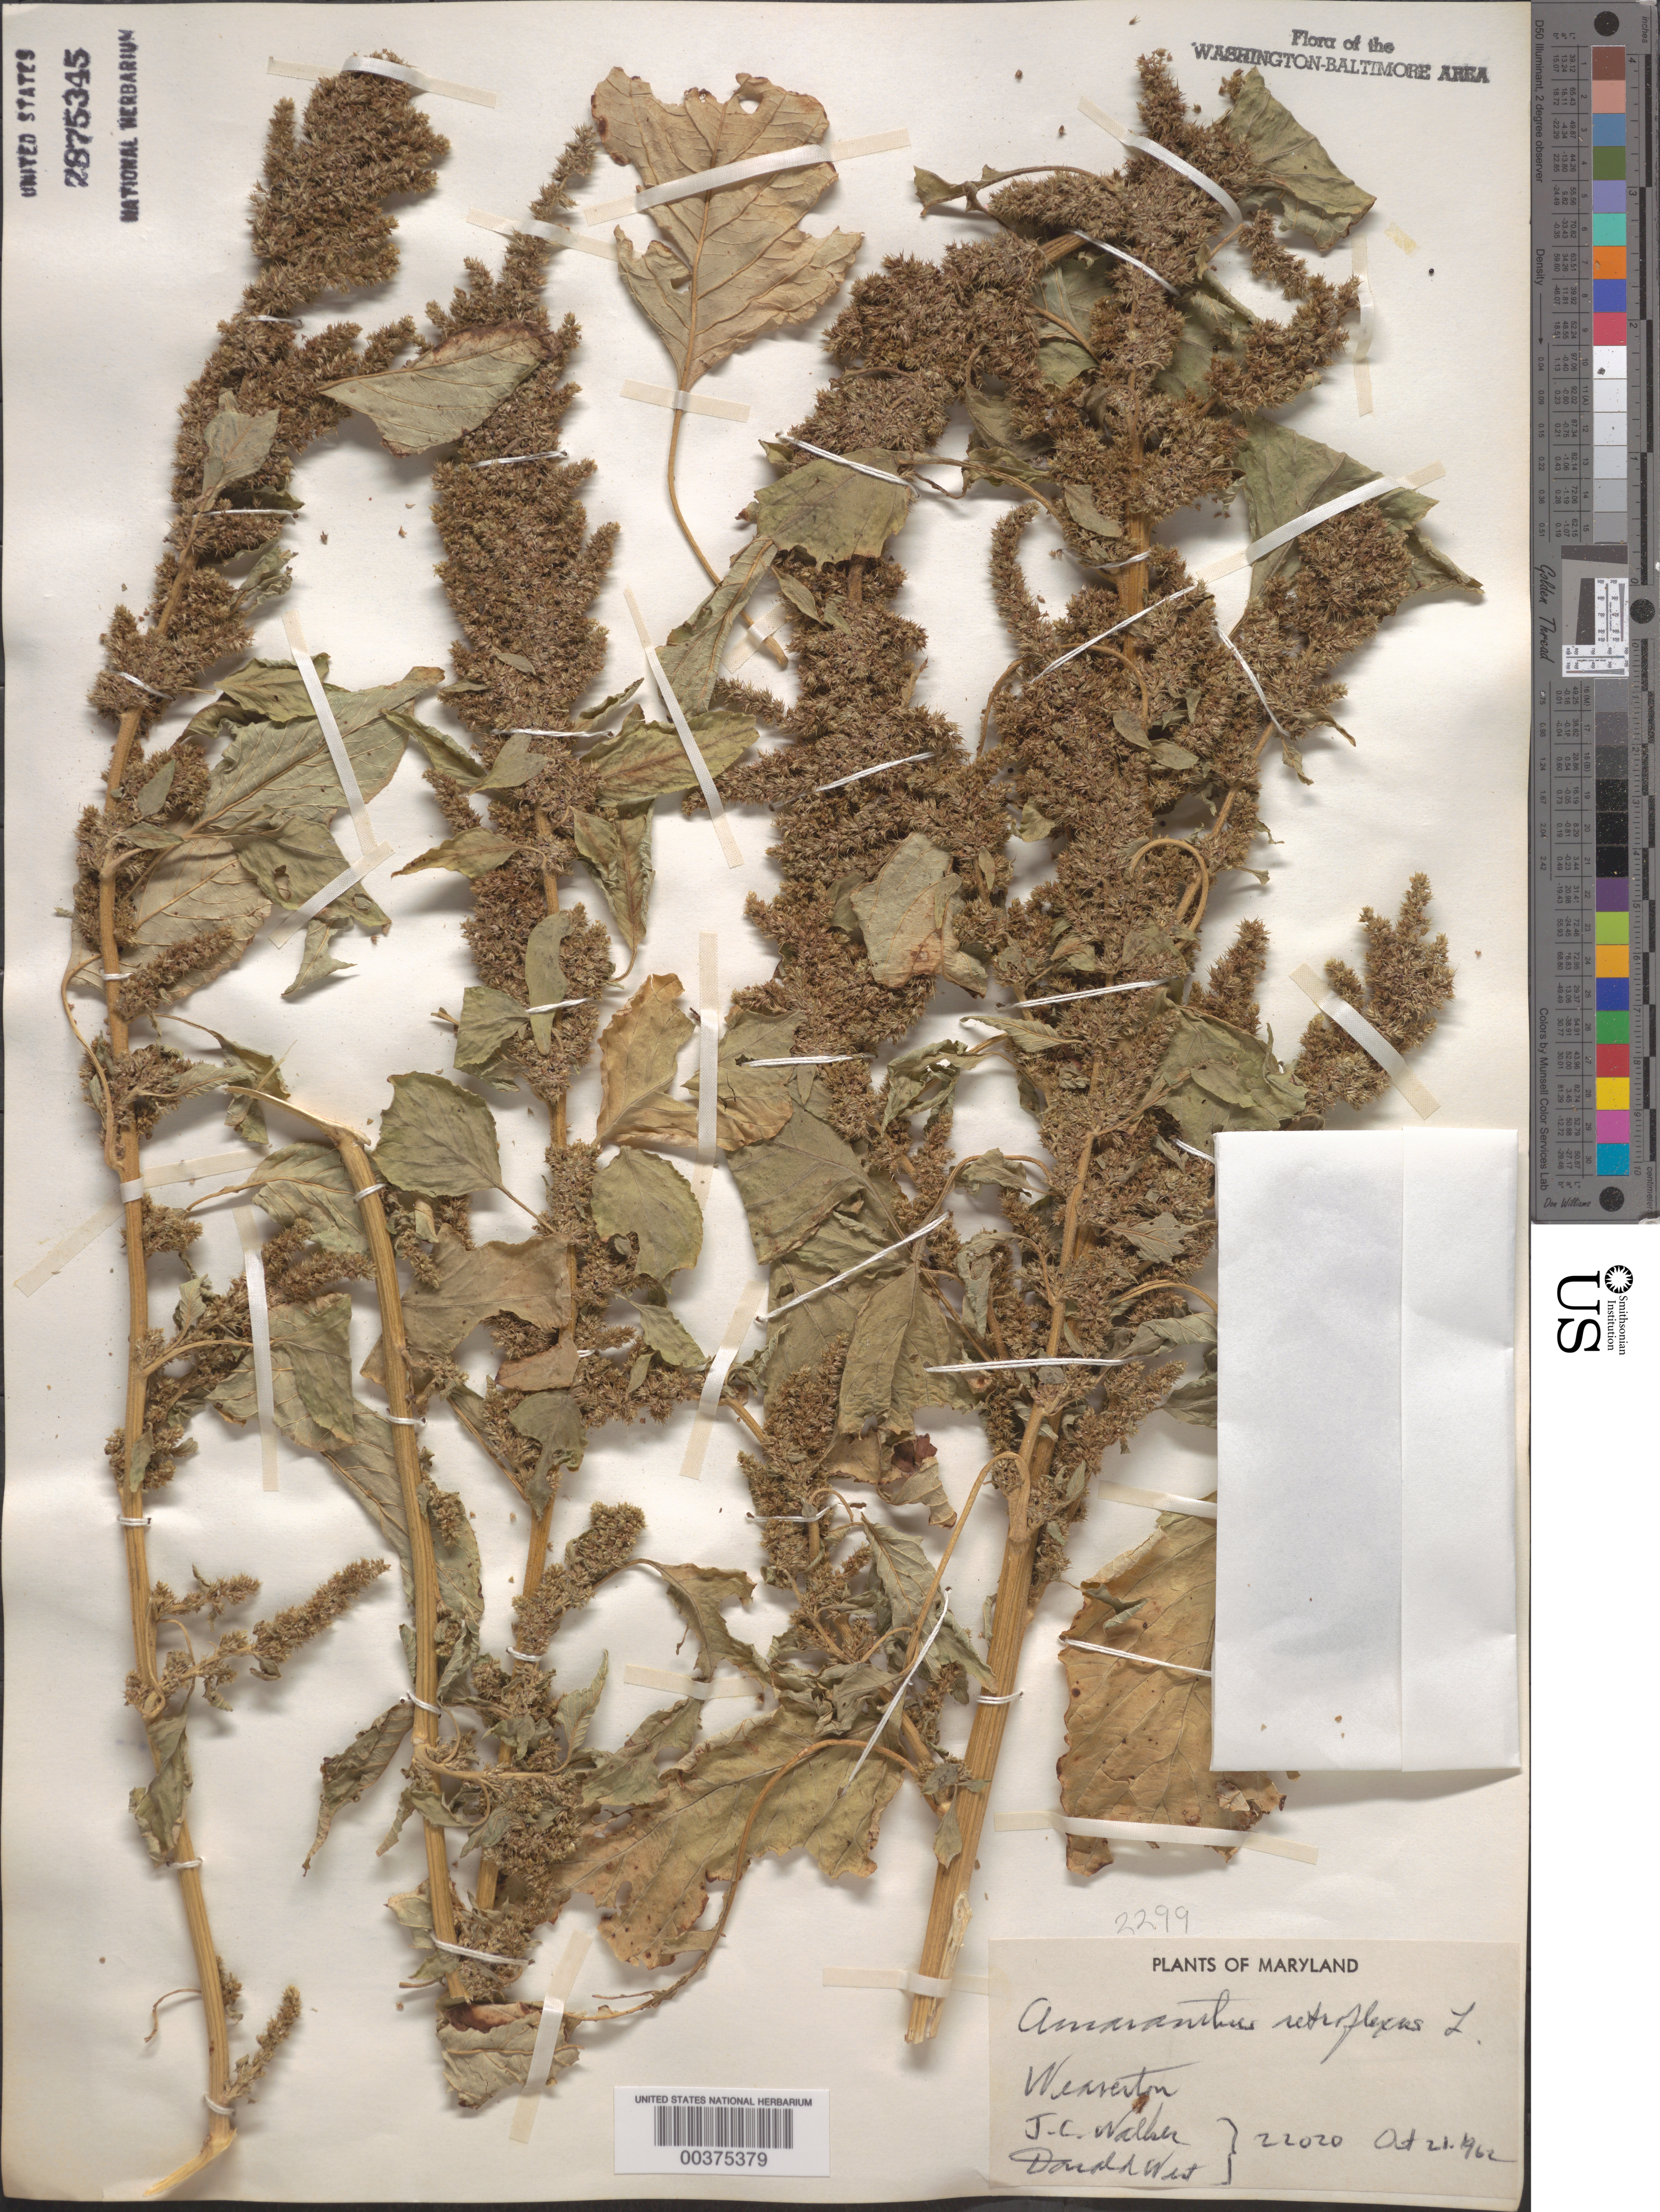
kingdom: Plantae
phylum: Tracheophyta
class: Magnoliopsida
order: Caryophyllales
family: Amaranthaceae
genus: Amaranthus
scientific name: Amaranthus retroflexus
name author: L.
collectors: J. Walker & D. West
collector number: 22020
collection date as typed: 21 Oct 1962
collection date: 1962-10-21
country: United States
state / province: Maryland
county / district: Baltimore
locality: Weaverton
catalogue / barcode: US 2875345